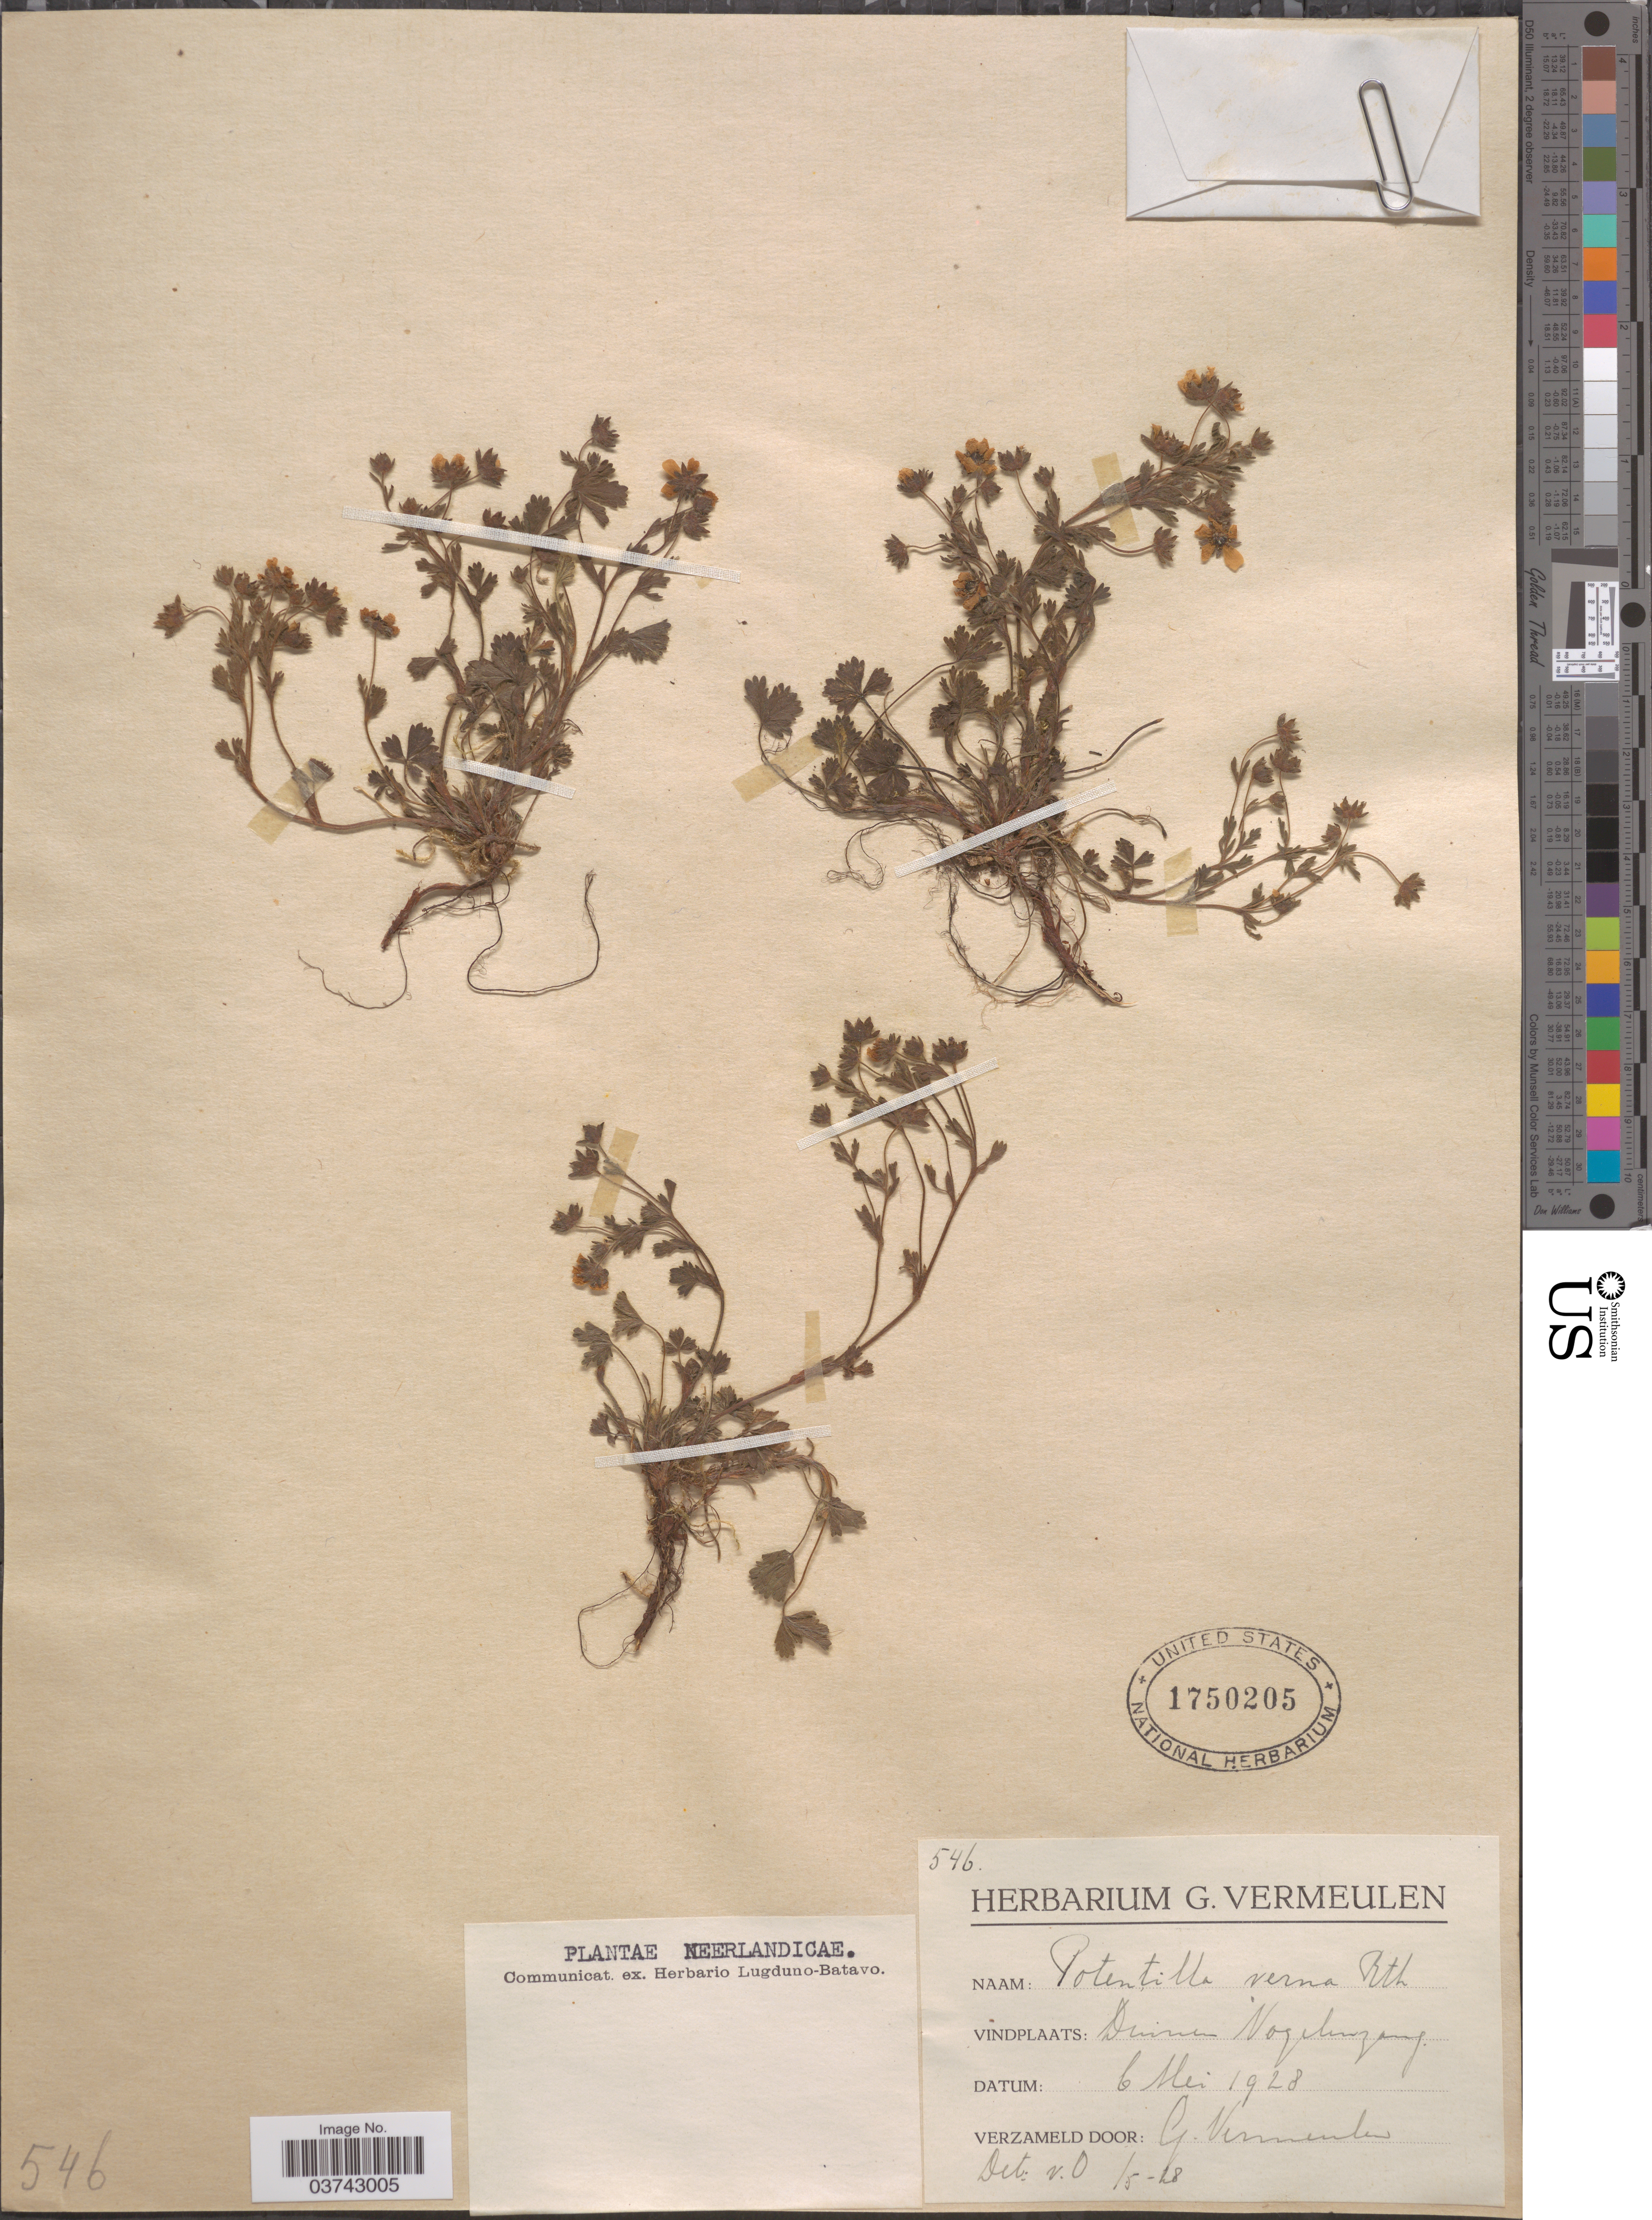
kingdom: Plantae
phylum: Tracheophyta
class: Magnoliopsida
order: Rosales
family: Rosaceae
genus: Potentilla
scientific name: Potentilla verna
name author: L.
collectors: G. Vermeulen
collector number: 546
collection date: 1928-05-06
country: Netherlands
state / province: Noord Holland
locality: Neerlandicae. Duinen Volgelenzang.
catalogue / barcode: US 1750205